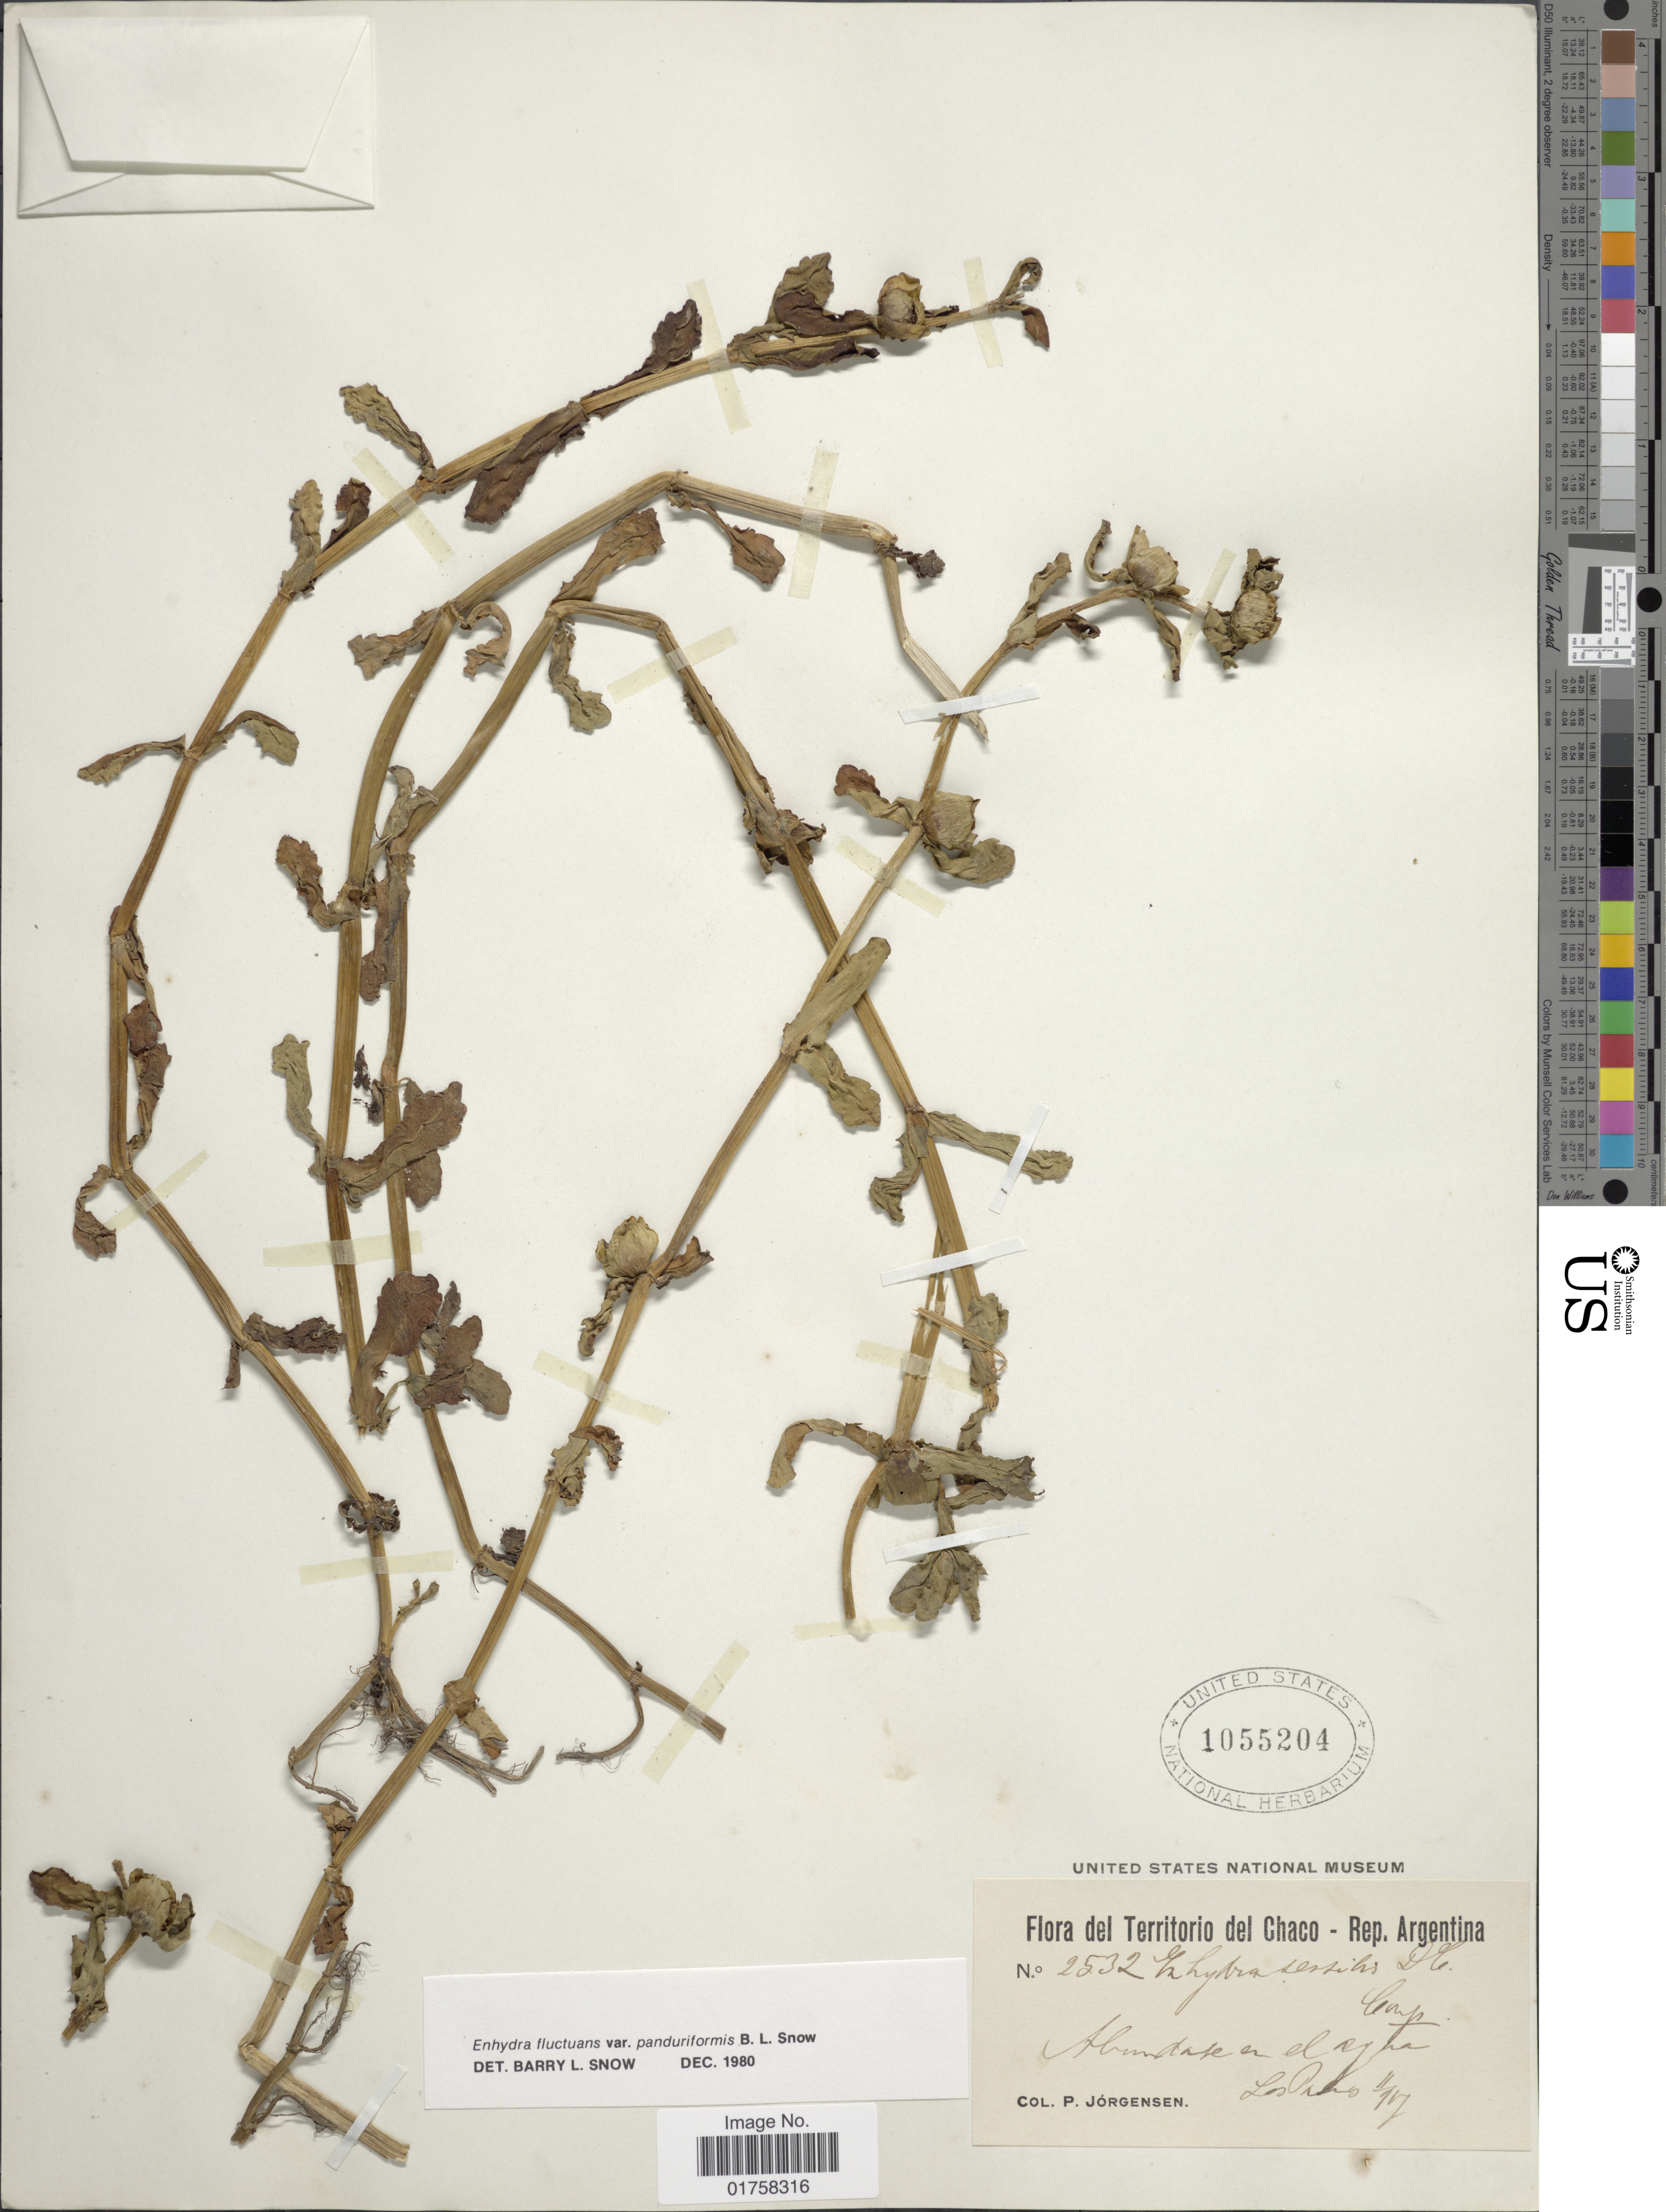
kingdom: Plantae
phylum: Tracheophyta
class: Magnoliopsida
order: Asterales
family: Asteraceae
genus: Enhydra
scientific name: Enhydra fluctuans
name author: Lour.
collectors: P. Jörgensen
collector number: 2532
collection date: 1917-11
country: Argentina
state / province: Chaco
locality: Los Rios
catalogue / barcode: US 1055204